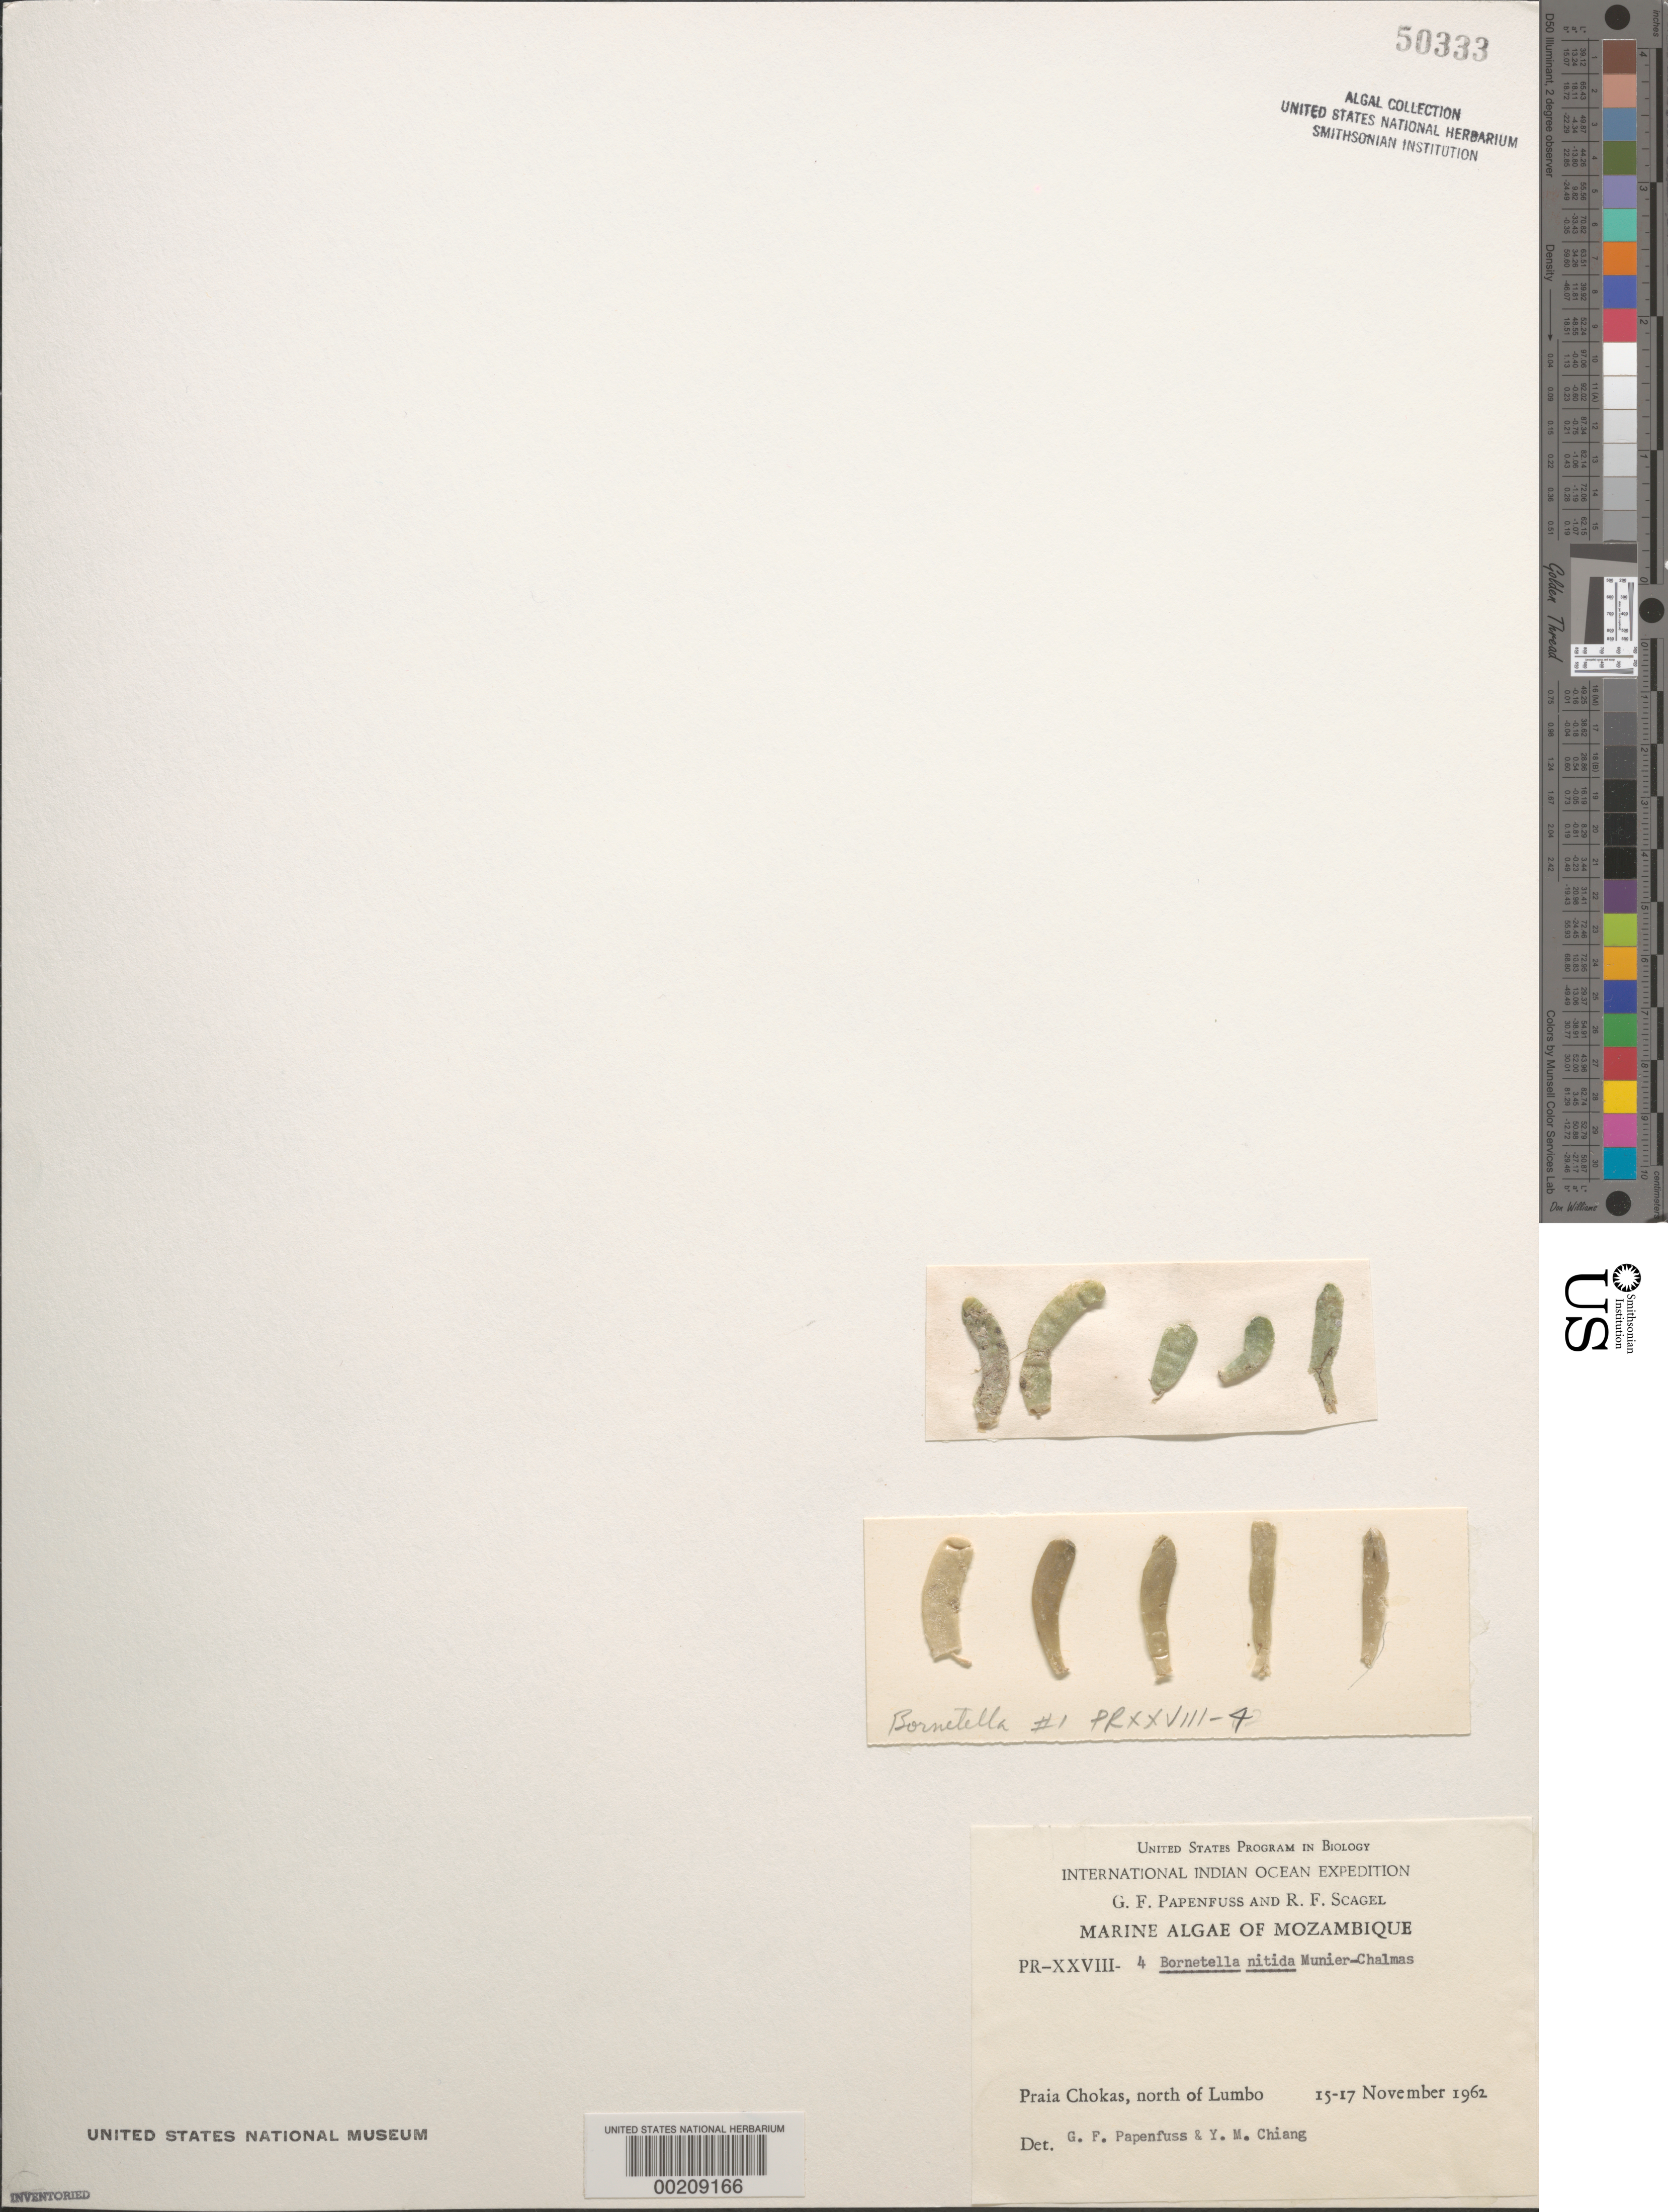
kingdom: Plantae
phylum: Chlorophyta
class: Ulvophyceae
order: Dasycladales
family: Dasycladaceae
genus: Bornetella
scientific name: Bornetella nitida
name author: Mun.-Chalm. ex O.G. Sond.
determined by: Papenfuss, G. F.; Chiang, Y. M.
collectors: G. Papenfuss & R. F. Scagel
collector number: PR-XXVIII-4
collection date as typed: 15 Nov 1962 to 17 Nov 1962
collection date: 1962-11-15/1962-11-17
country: Mozambique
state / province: Nampula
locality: Praia Chokas, north of Lumbo, Ilha District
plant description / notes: International Indian Ocean Expedition, 1962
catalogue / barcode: US 50333